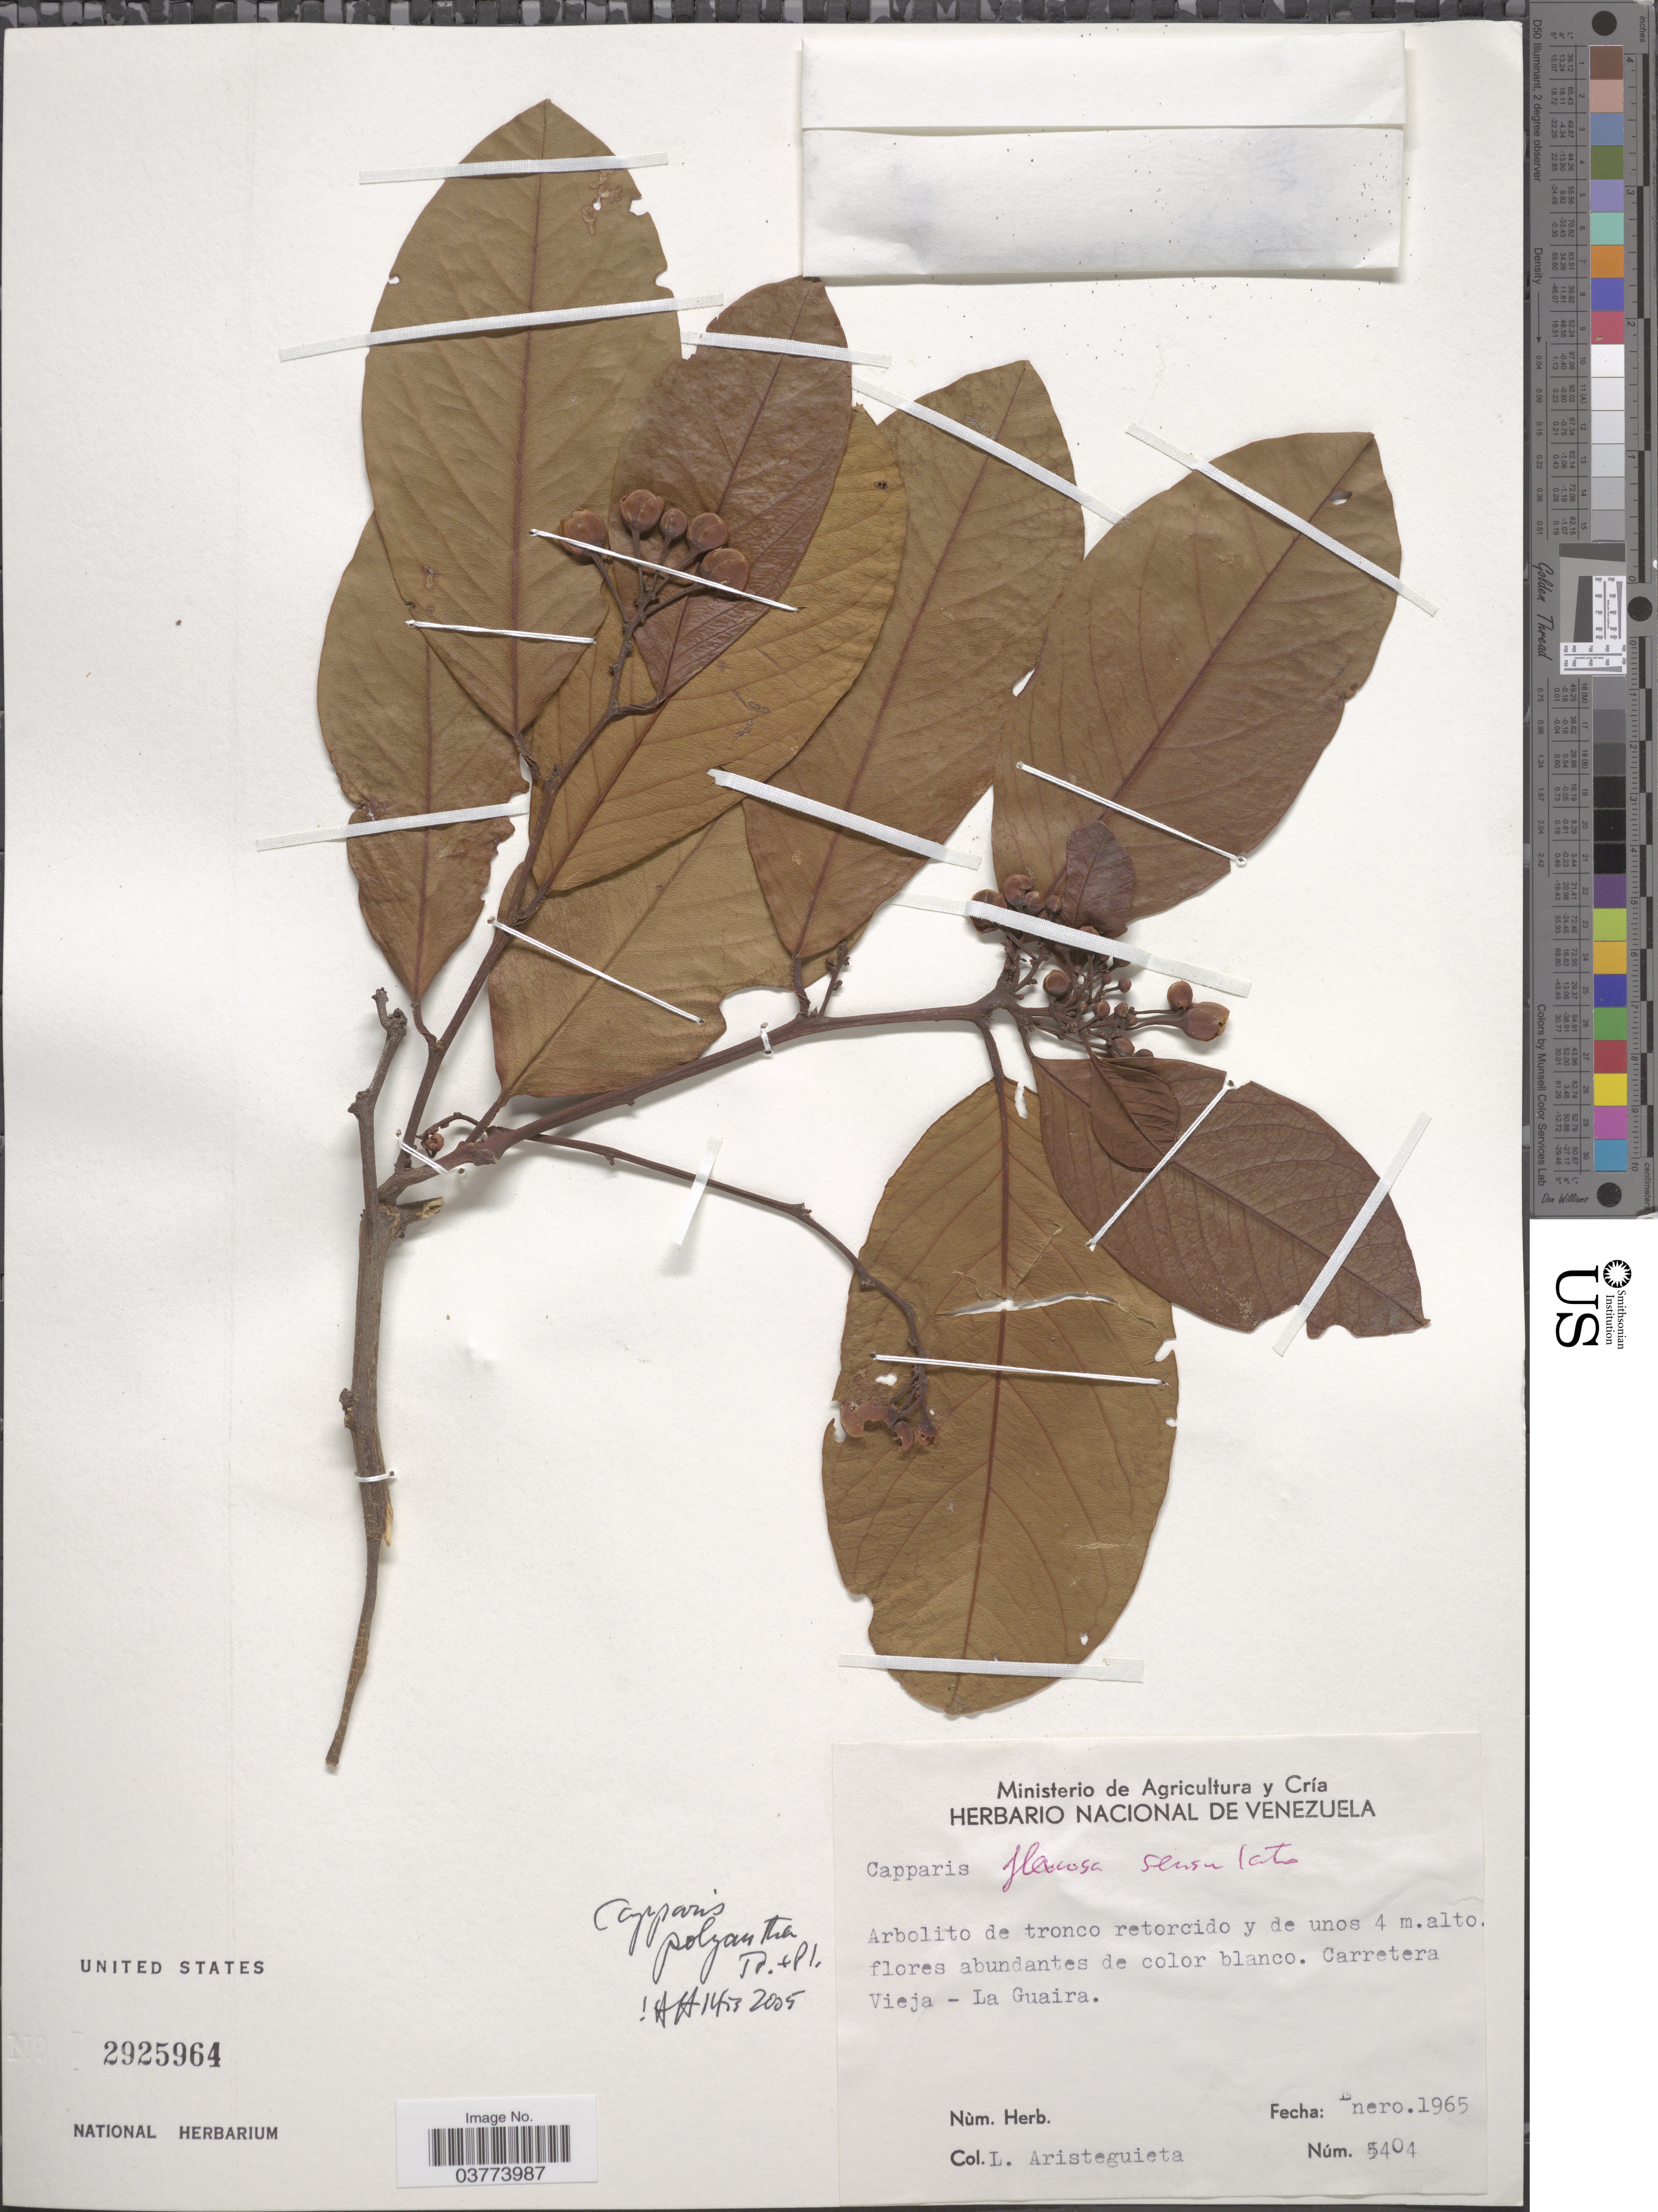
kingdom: Plantae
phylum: Tracheophyta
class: Magnoliopsida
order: Brassicales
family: Capparaceae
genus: Cynophalla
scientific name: Cynophalla polyantha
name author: (Triana & Planch.) Cornejo & Iltis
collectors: L. Aristeguieta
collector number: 5404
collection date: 1965-01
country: Venezuela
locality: Carretera Vieja- La Guaira.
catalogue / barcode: US 2925964